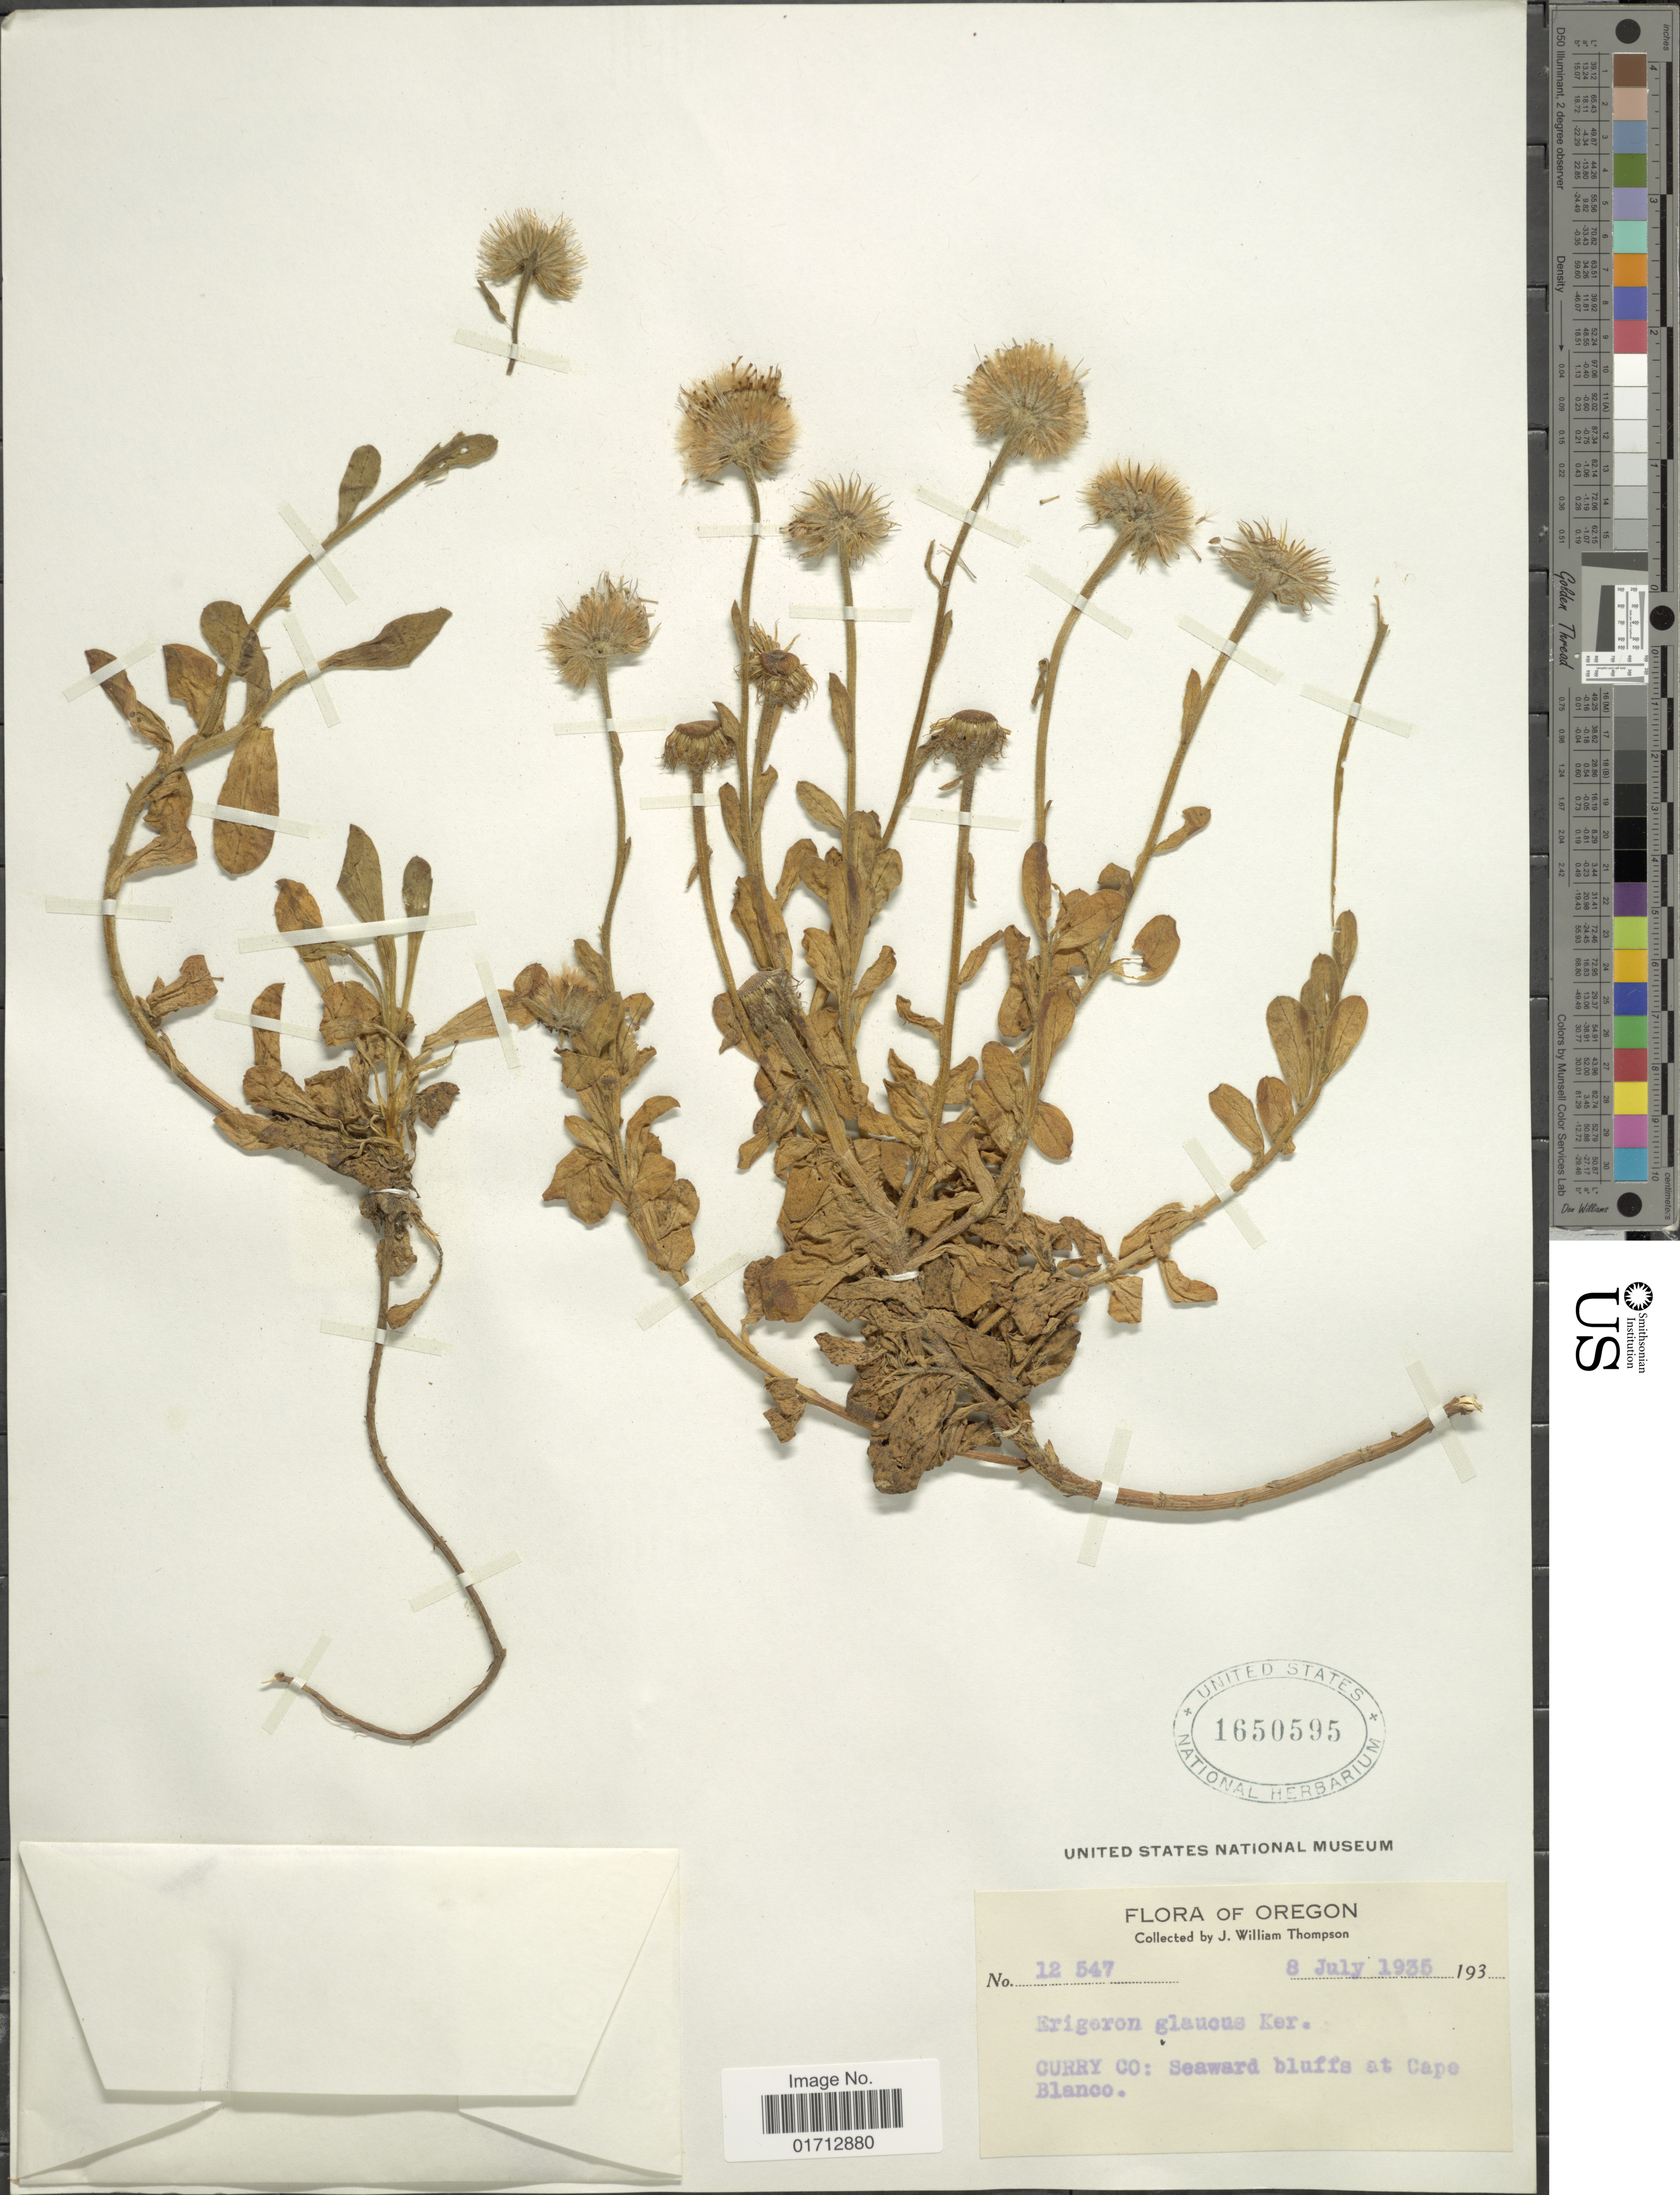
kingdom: Plantae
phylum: Tracheophyta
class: Magnoliopsida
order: Asterales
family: Asteraceae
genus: Erigeron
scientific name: Erigeron glaucus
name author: Ker Gawl.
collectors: J. W. Thompson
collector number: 12547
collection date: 1935-07-08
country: United States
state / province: Oregon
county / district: Curry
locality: Curry Co: Seaword bluffs at Cape Blanco.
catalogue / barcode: US 1650595